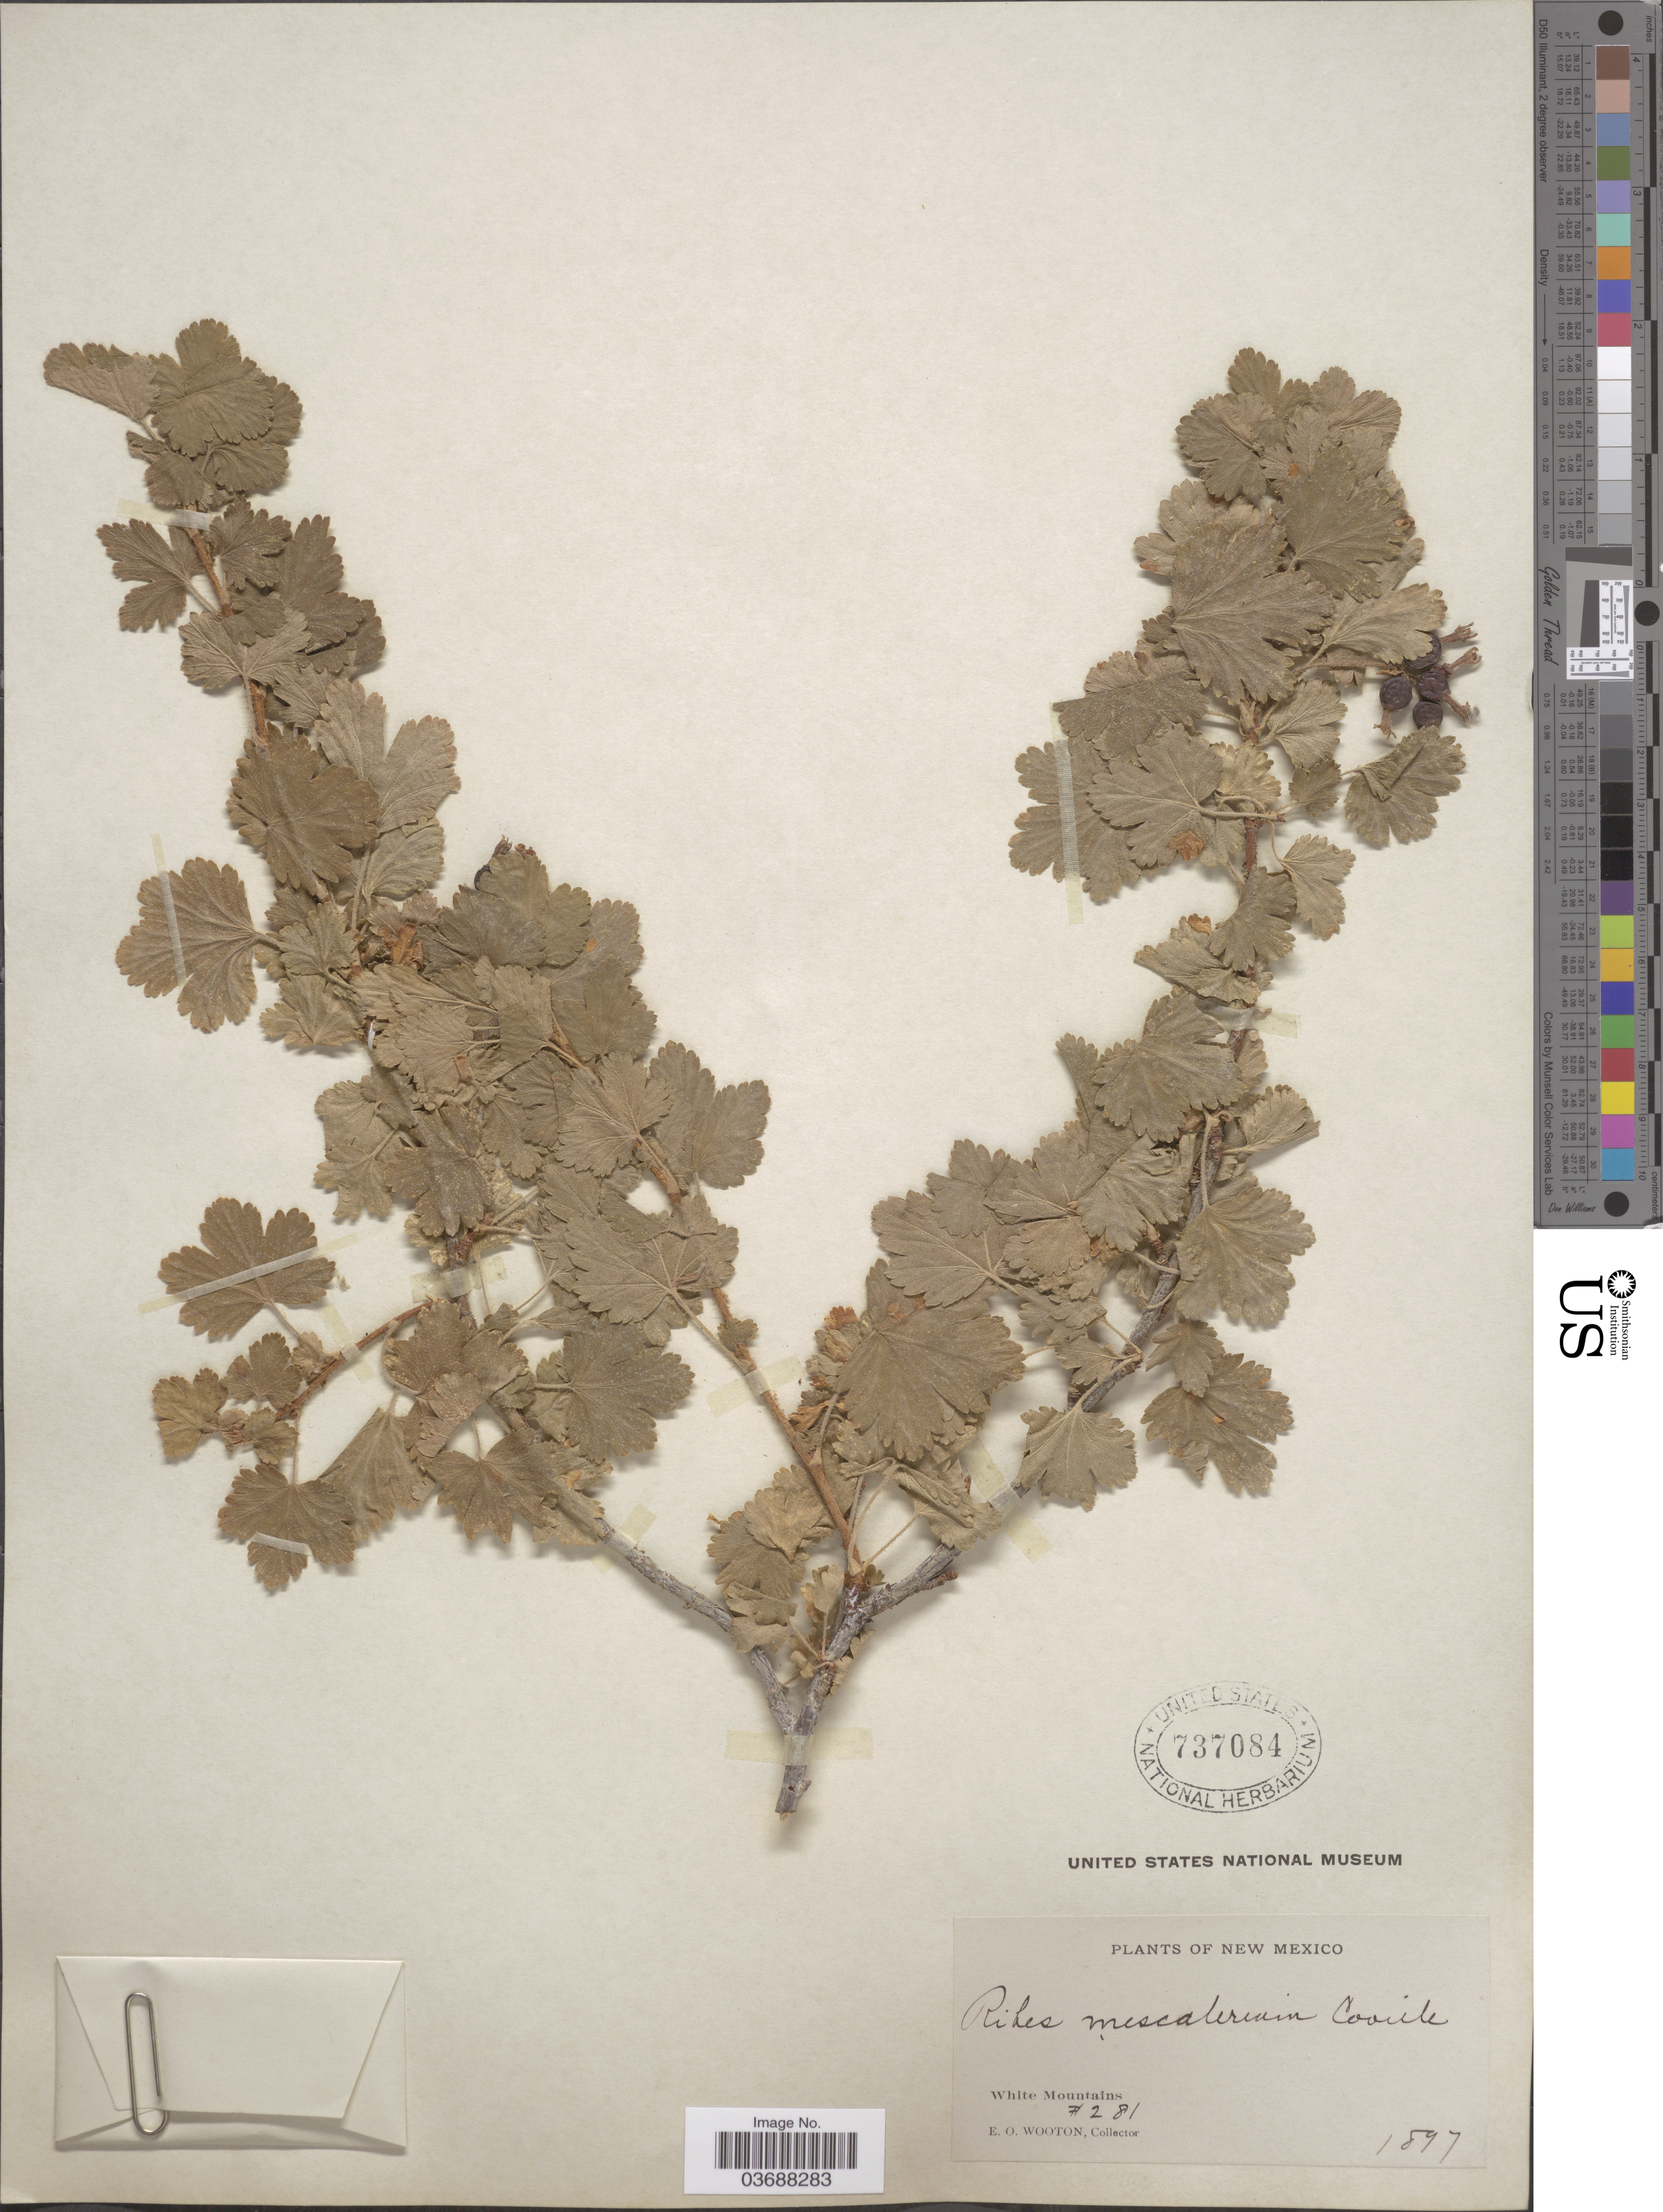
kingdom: Plantae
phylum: Tracheophyta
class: Magnoliopsida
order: Saxifragales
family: Grossulariaceae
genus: Ribes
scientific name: Ribes mescalerium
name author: Coville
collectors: E. O. Wooton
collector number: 281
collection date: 1897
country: United States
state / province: New Mexico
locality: White Mountains.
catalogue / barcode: US 737084